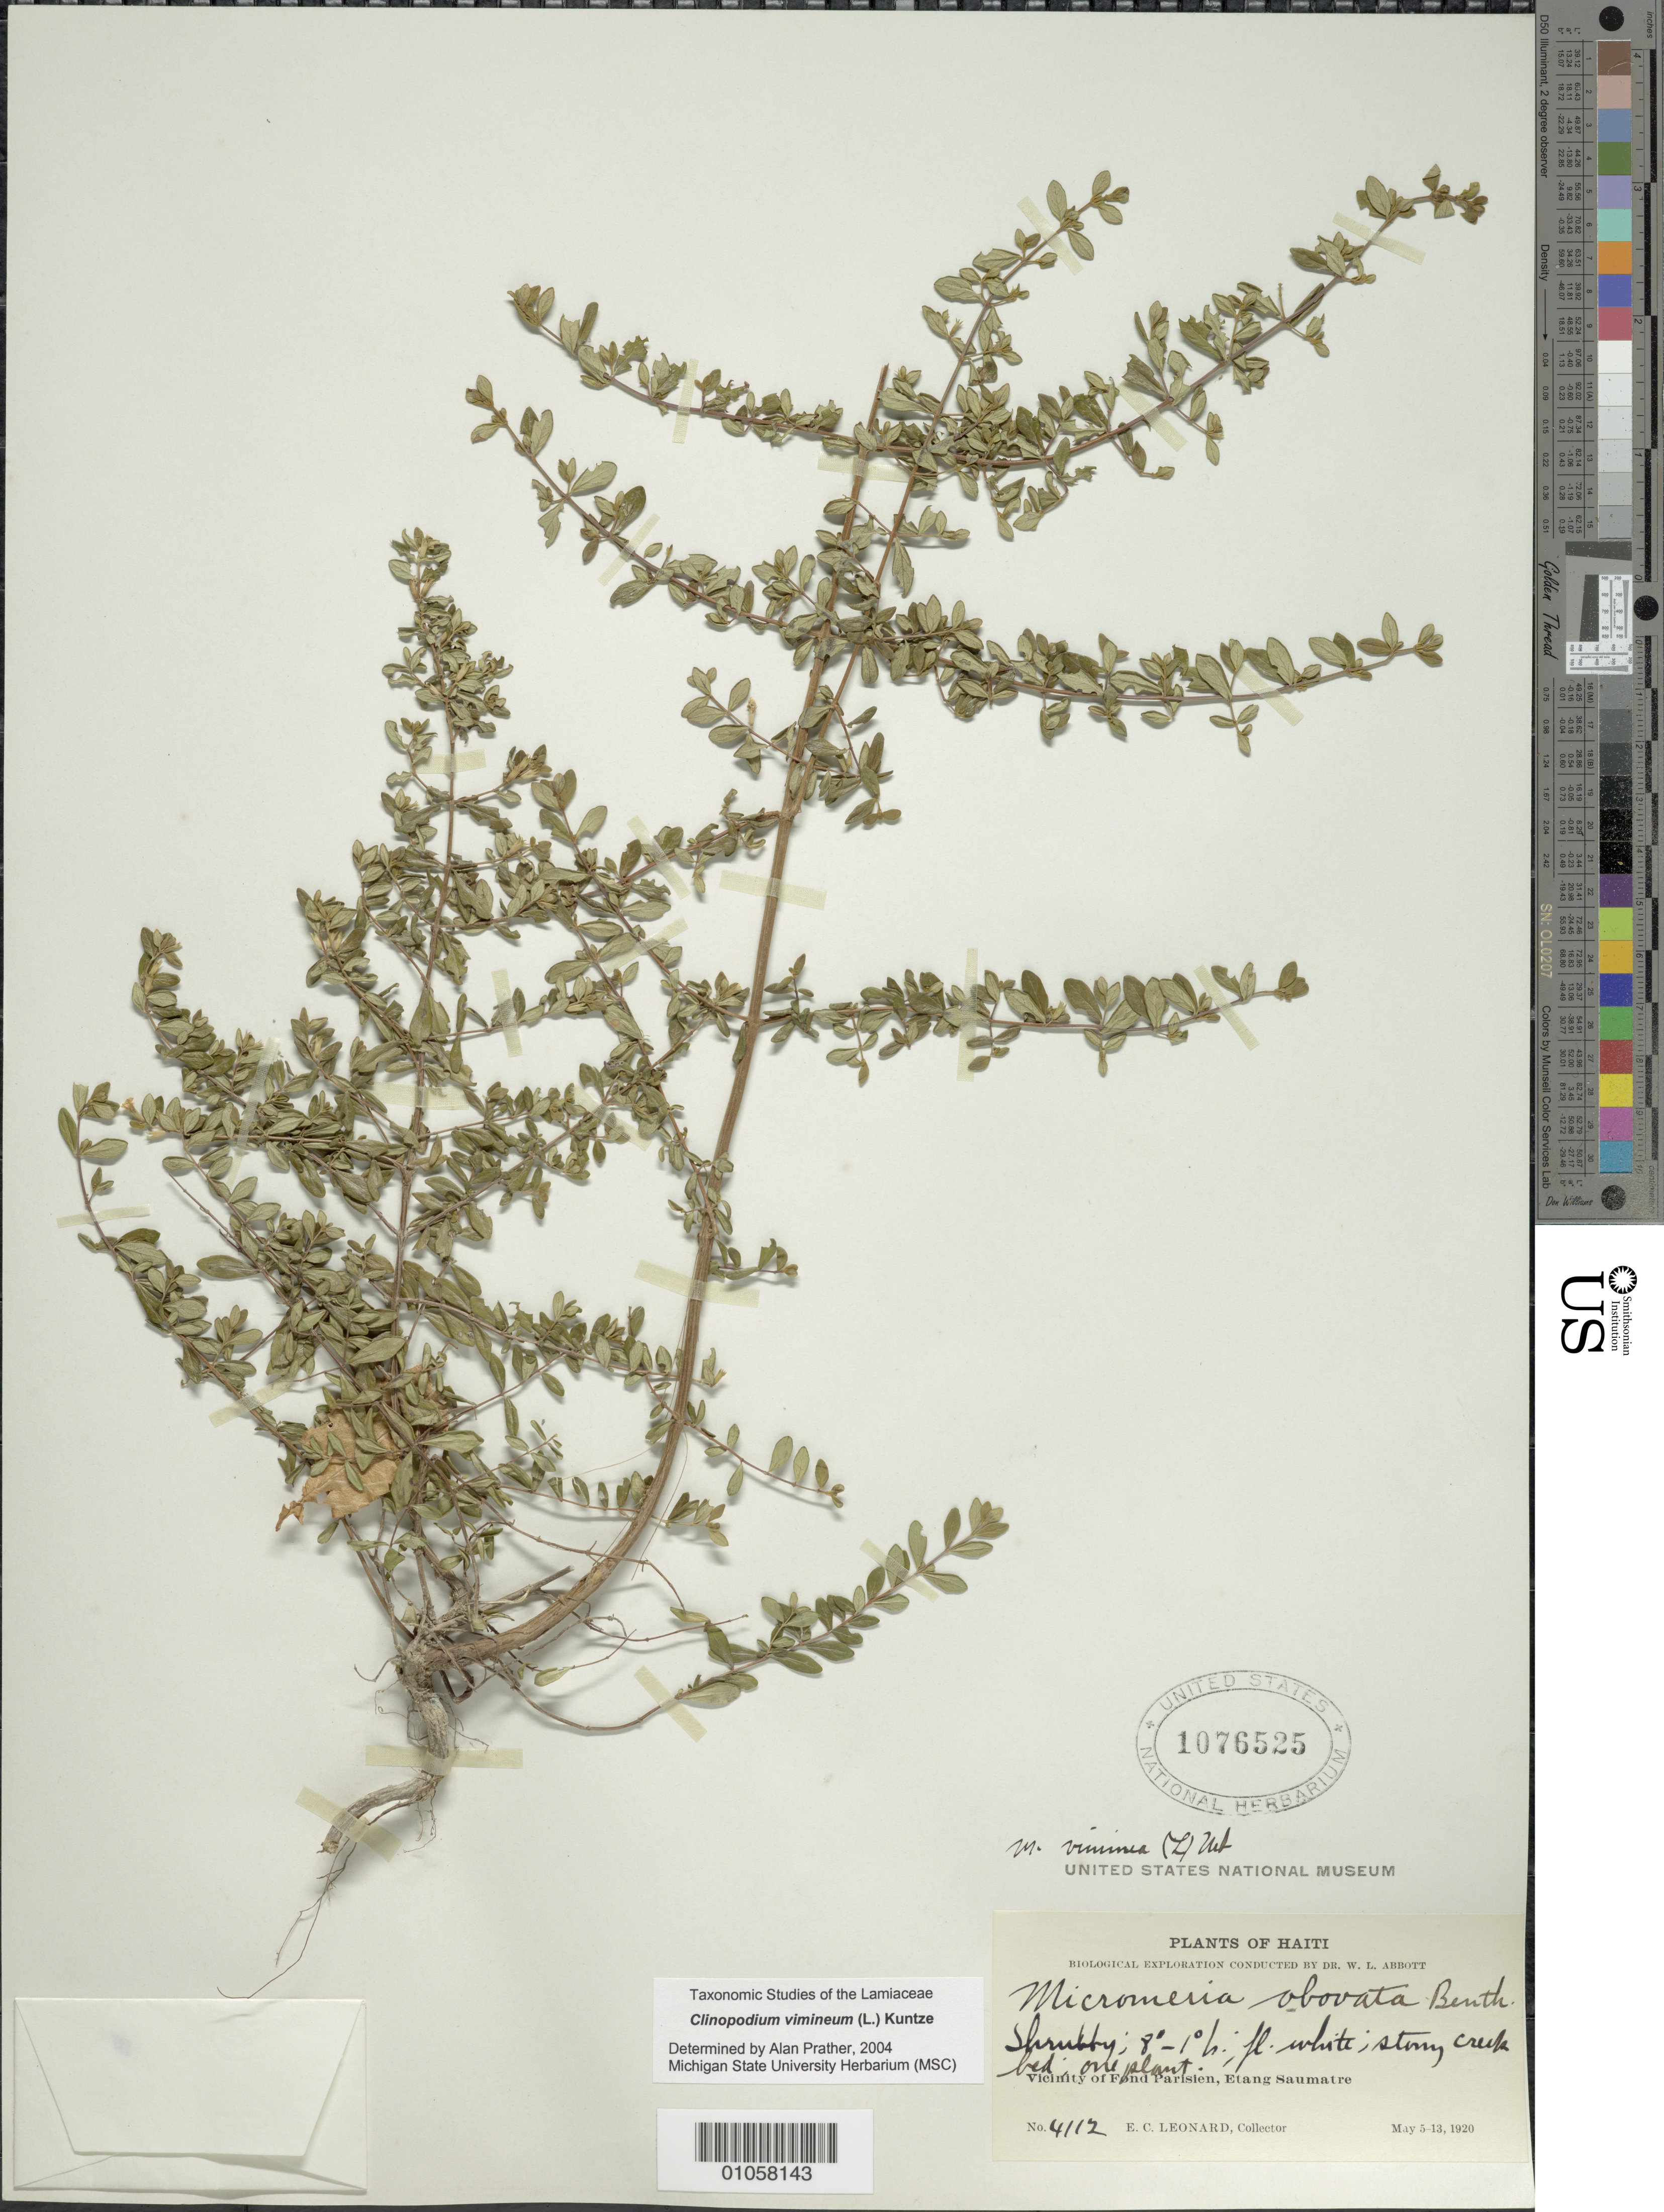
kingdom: Plantae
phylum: Tracheophyta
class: Magnoliopsida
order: Lamiales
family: Lamiaceae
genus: Clinopodium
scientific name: Clinopodium vimineum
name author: (L.) Kuntze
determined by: Prather, L. A.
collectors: E. C. Leonard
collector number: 4112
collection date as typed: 05 May 1920 to 13 May 1920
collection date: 1920-05-05/1920-05-13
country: Haiti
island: Hispaniola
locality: Fond Parisien vicinity, Etang Saumatre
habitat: Stony creek bed; one plant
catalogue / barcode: US 1076525